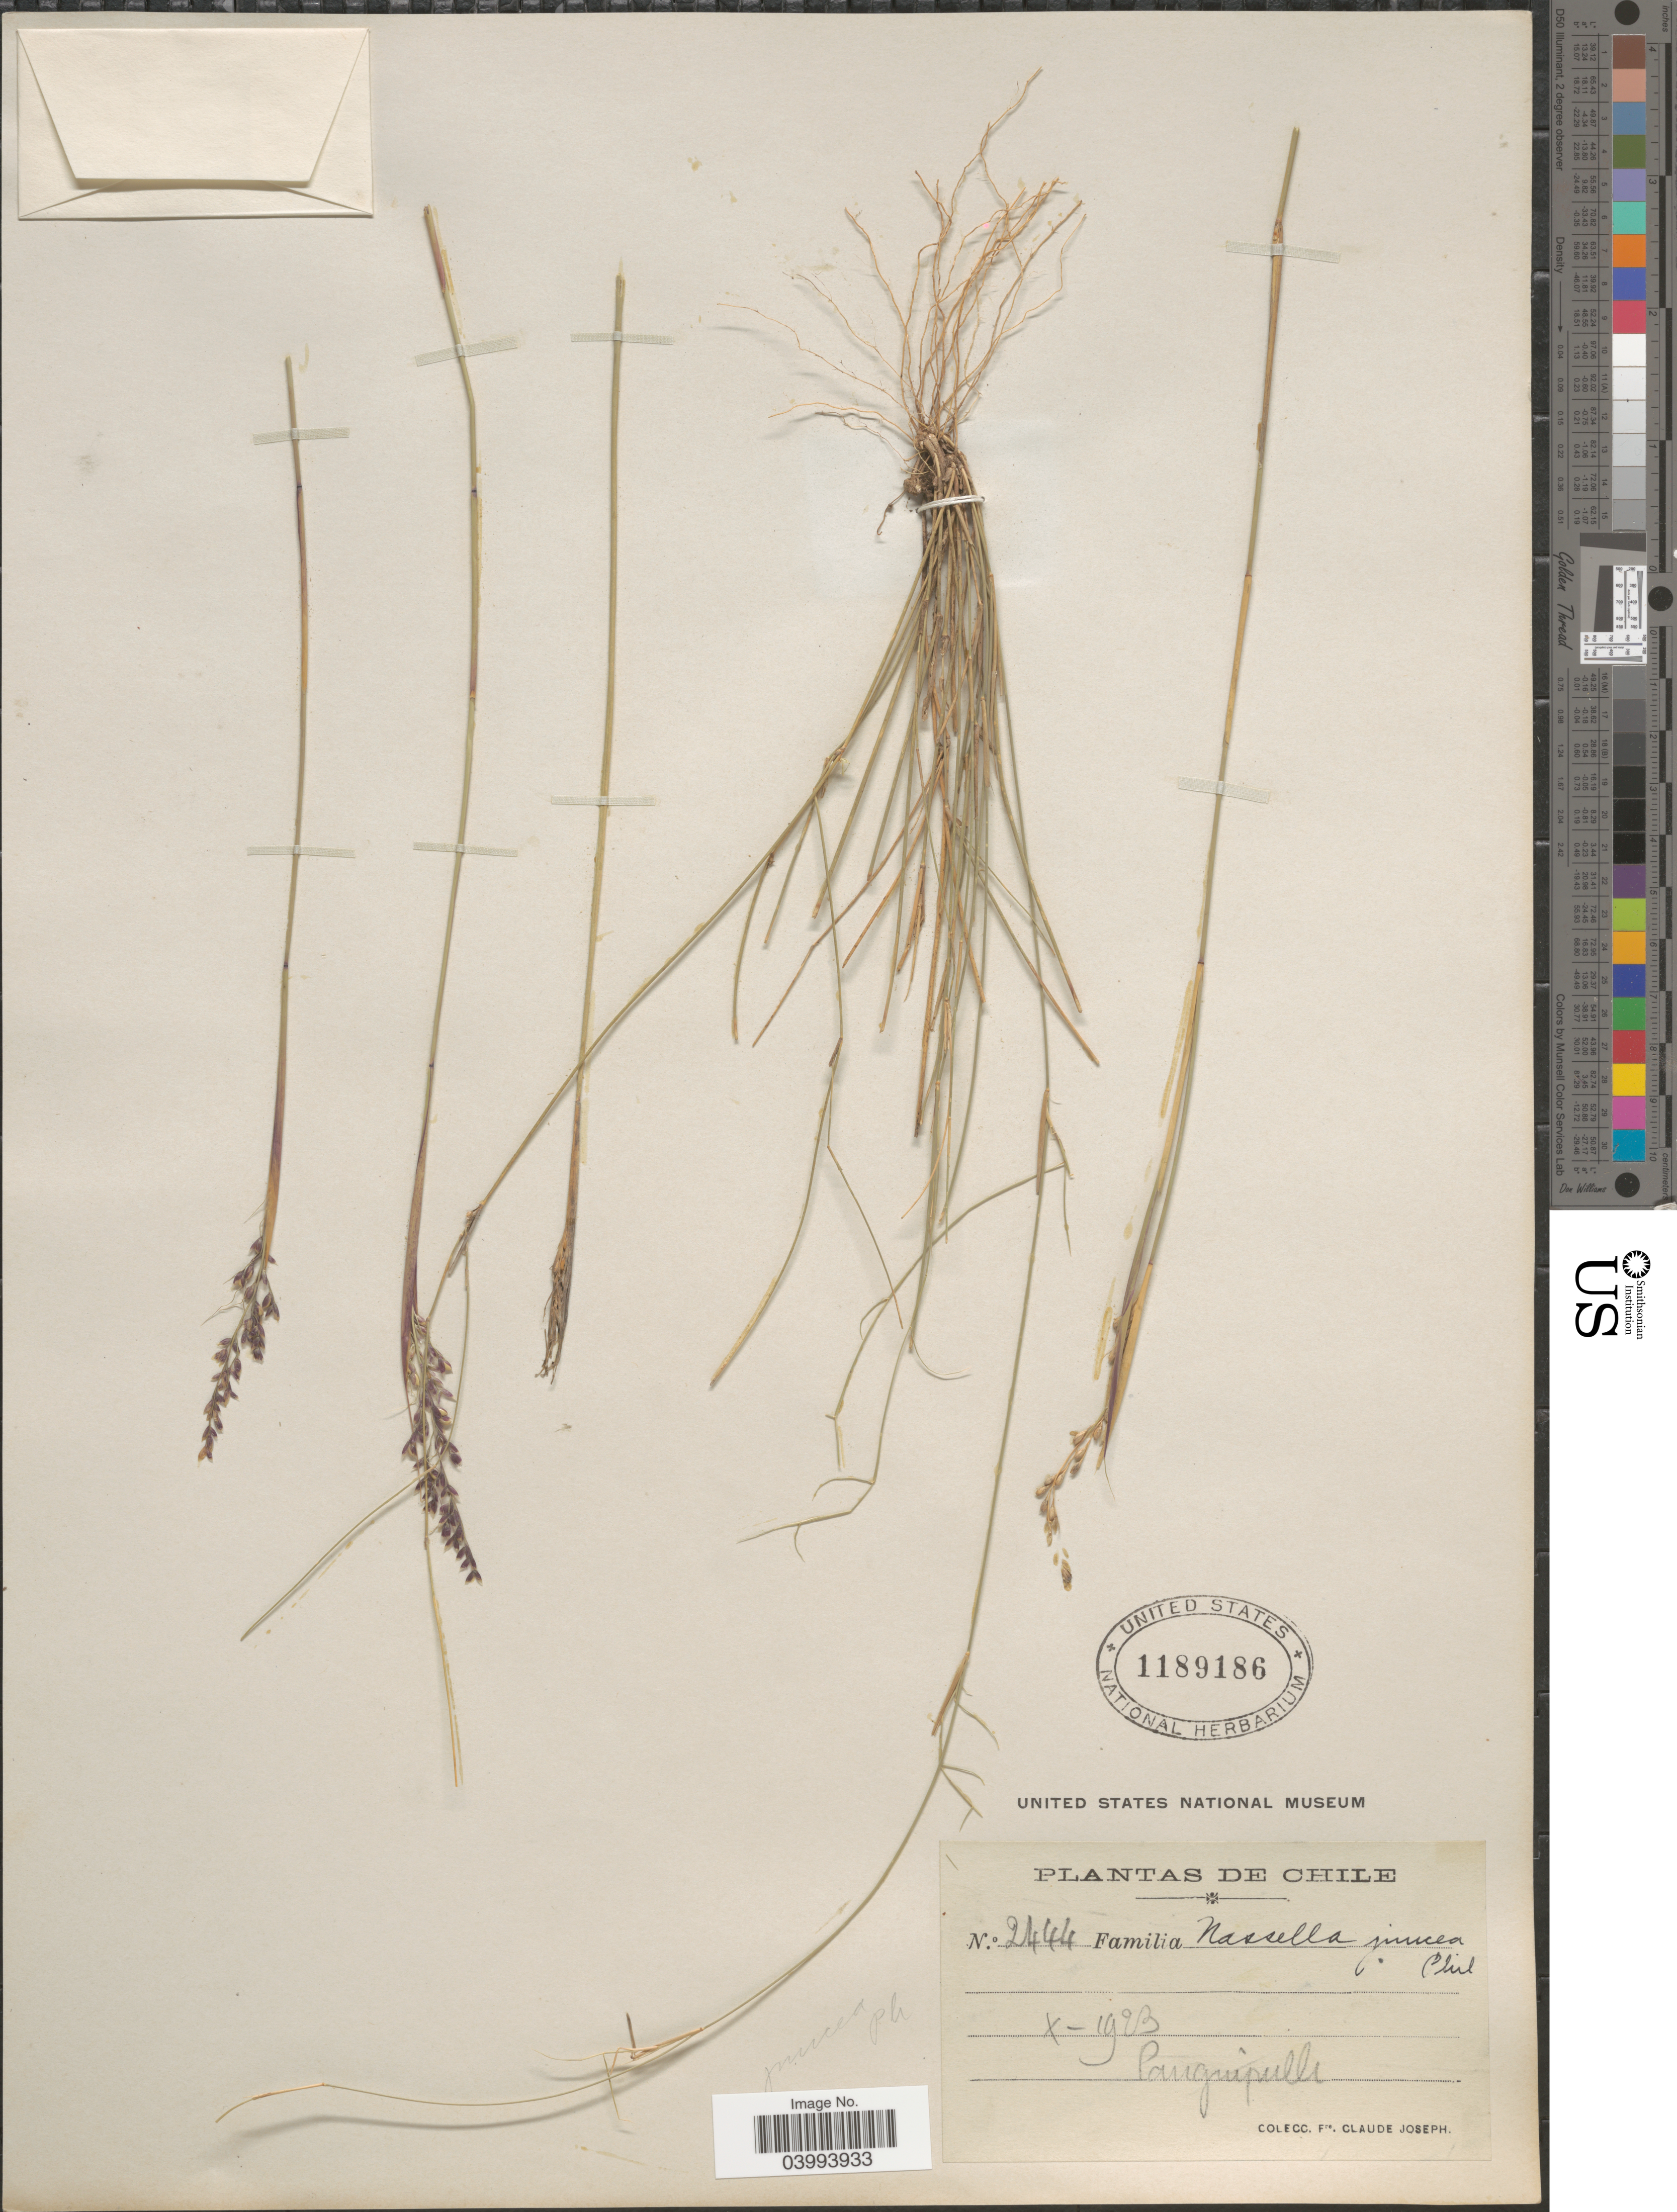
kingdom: Plantae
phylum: Tracheophyta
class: Liliopsida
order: Poales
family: Poaceae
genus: Nassella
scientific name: Nassella juncea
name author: Phil.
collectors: Bro. Claude-Joseph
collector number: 2444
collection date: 1923-10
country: Chile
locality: Panguipulli.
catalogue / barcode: US 1189186